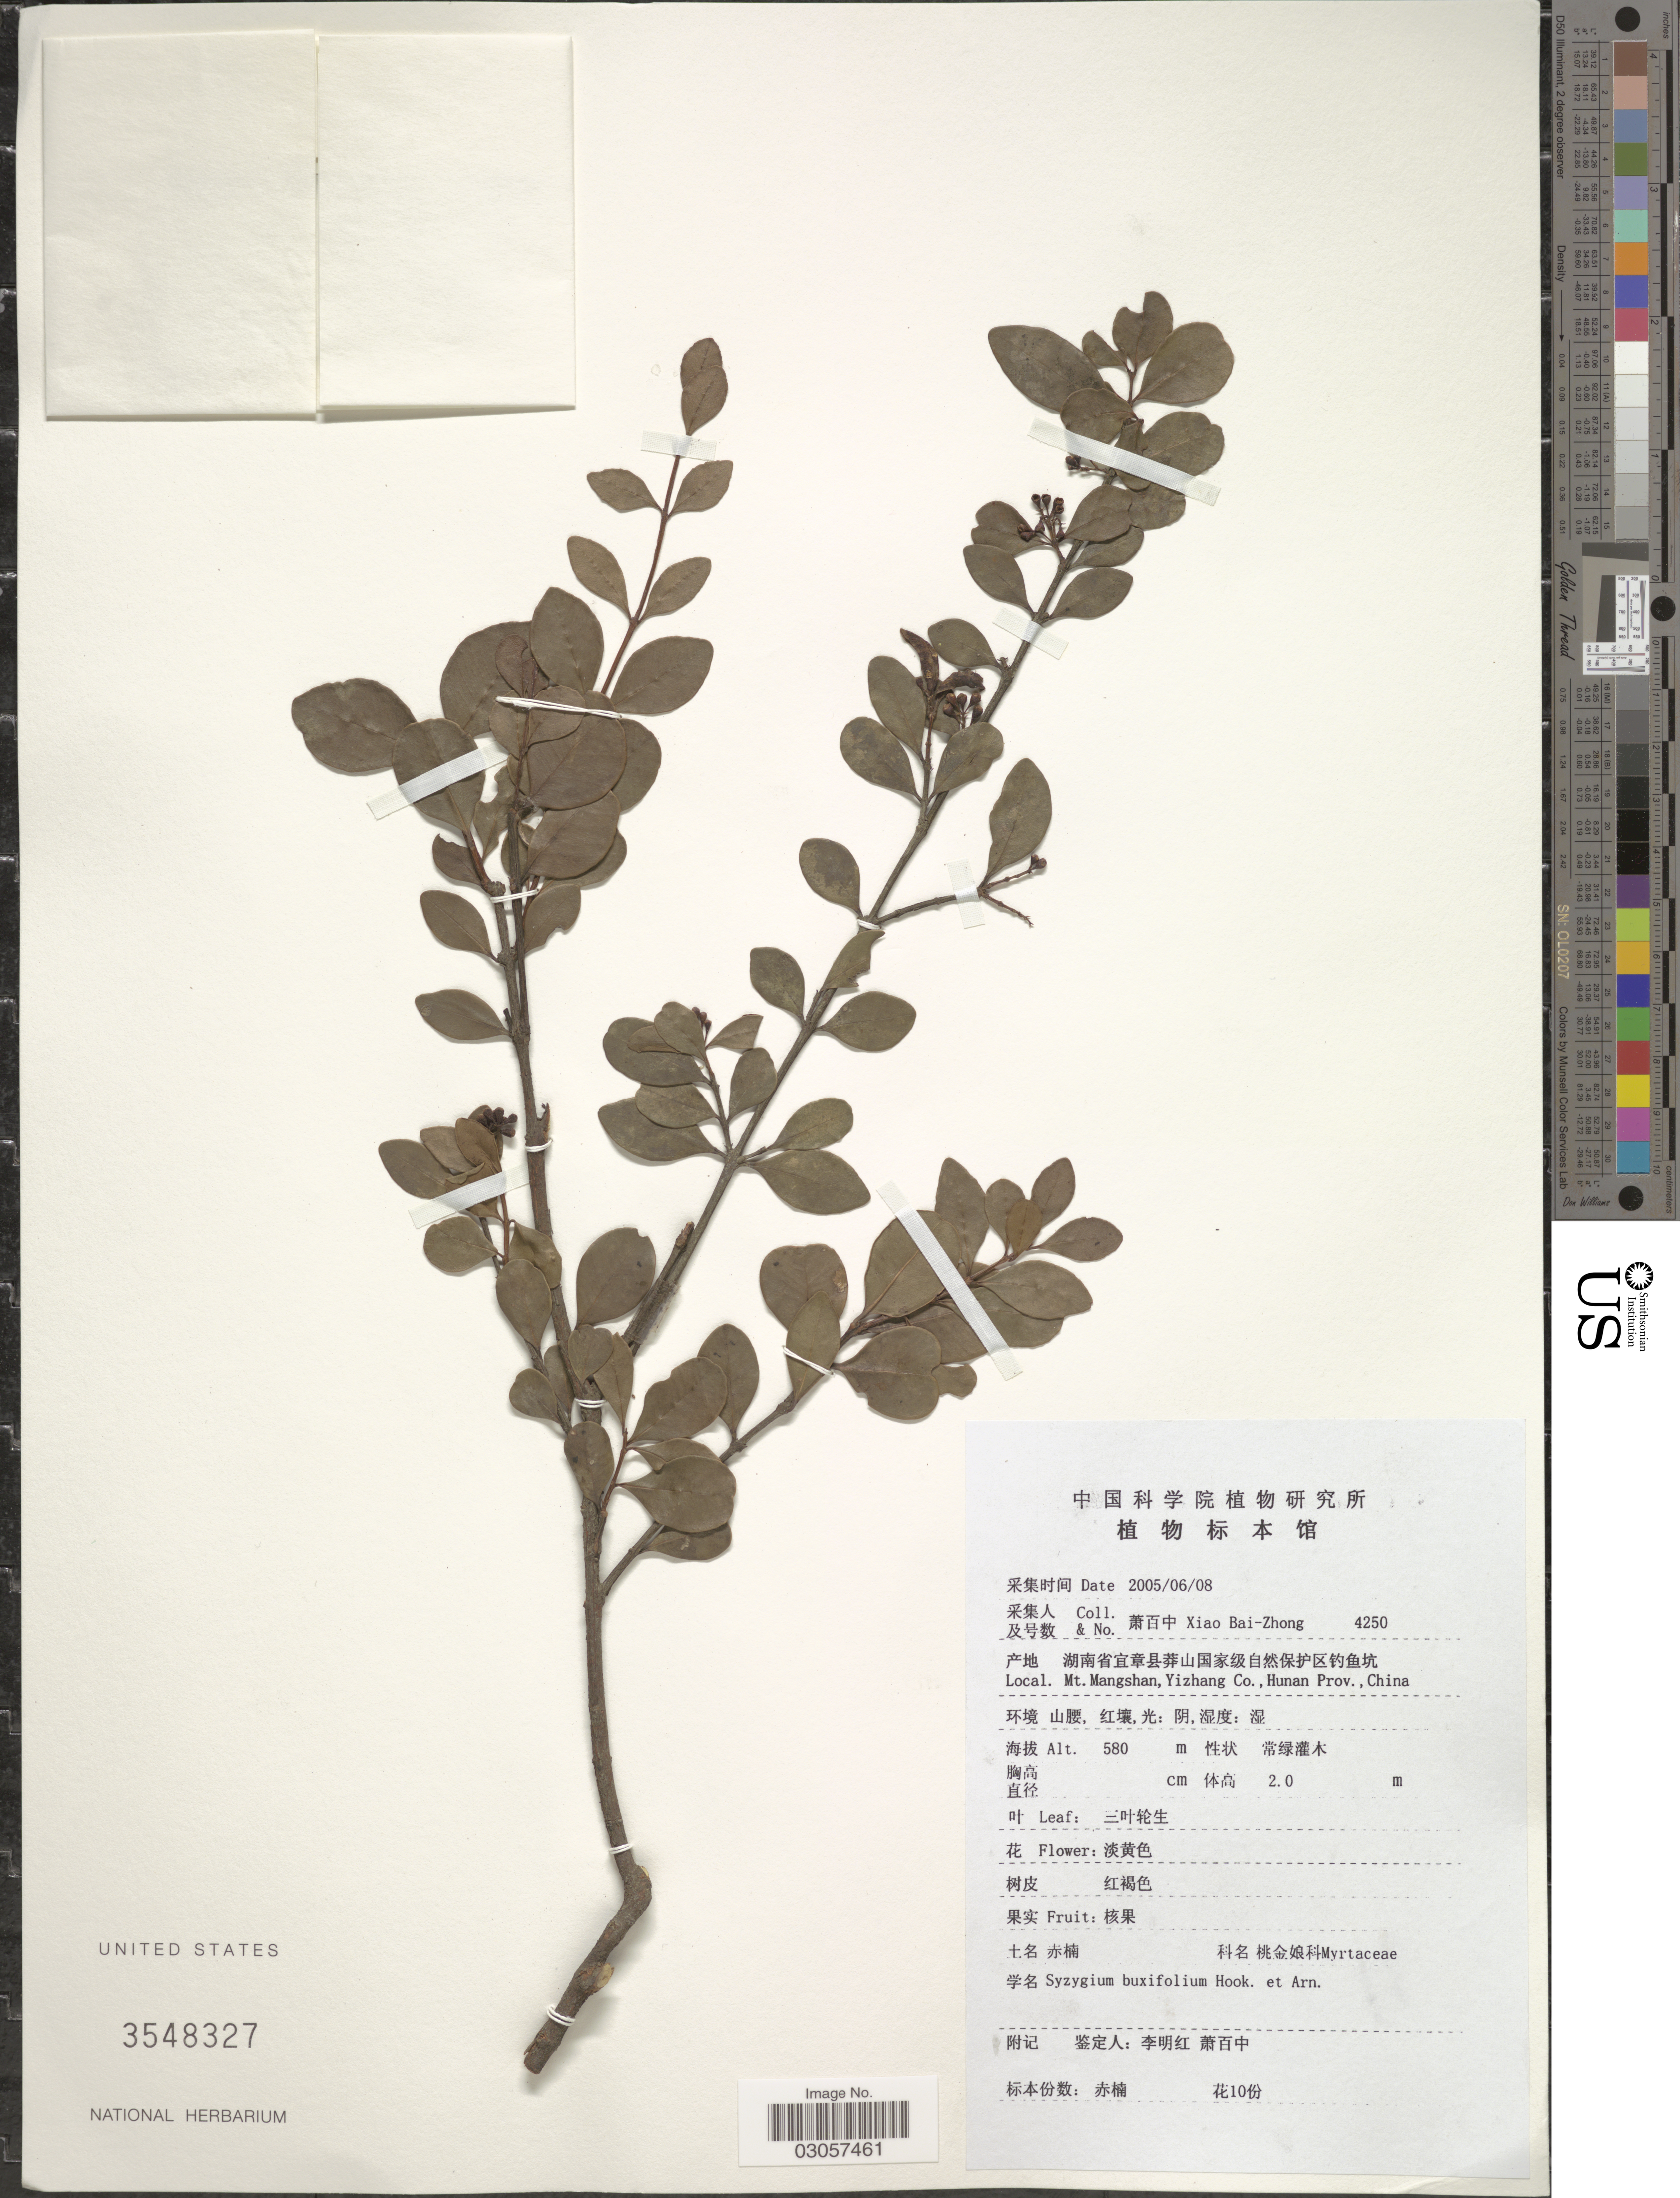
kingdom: Plantae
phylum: Tracheophyta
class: Magnoliopsida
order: Myrtales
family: Myrtaceae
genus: Syzygium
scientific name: Syzygium buxifolium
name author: Hook. & Arn.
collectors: B. Z. Xiao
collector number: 4250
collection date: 2005-06-08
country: China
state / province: Hunan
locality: Mt. Mangshan, Yizhang Co., Hunan Prov., China.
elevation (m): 580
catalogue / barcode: US 3548327